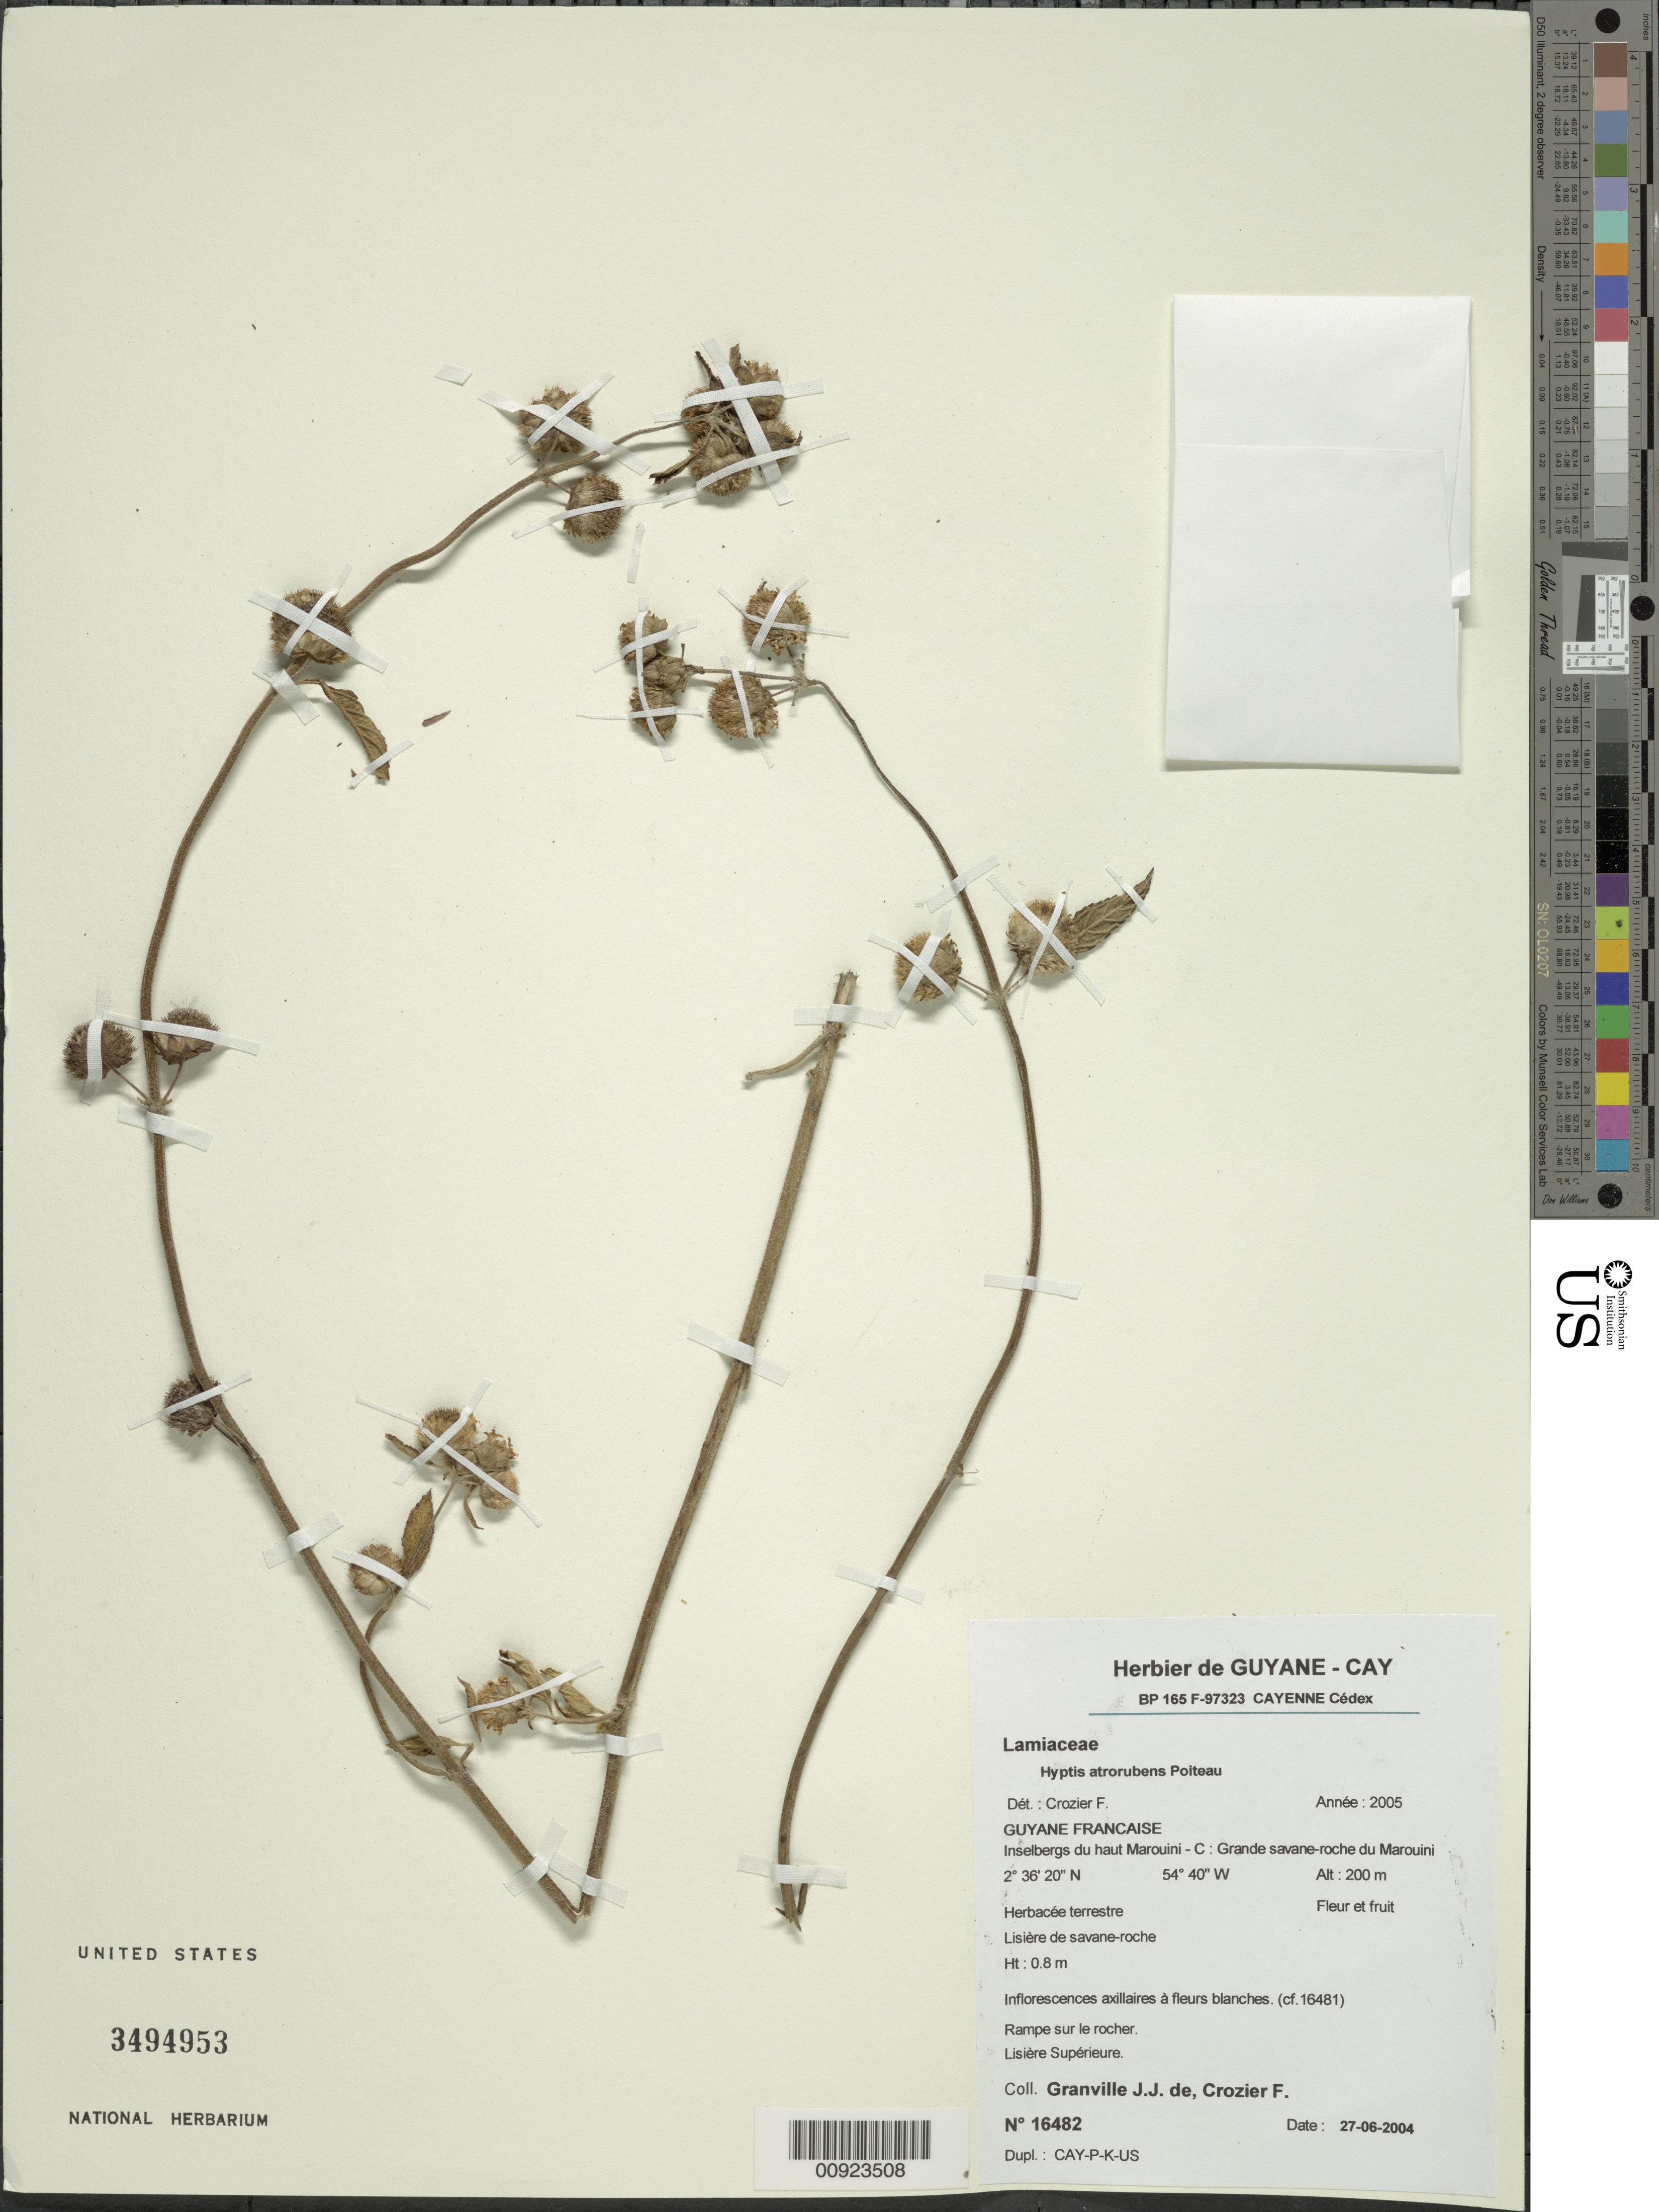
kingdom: Plantae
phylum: Tracheophyta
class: Magnoliopsida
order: Lamiales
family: Lamiaceae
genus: Hyptis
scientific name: Hyptis atrorubens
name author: Poit.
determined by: Crozier, F.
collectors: J.-J. de Granville & F. Crozier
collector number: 16482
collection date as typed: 27-Jun-04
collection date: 2004-06-27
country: French Guiana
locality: Haut Marouini-C; Grande savane-roche du Marouini; Lisiere Supérieure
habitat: Lisiere de savane-roche. Rampe sur le rocher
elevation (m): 200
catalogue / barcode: US 3494953